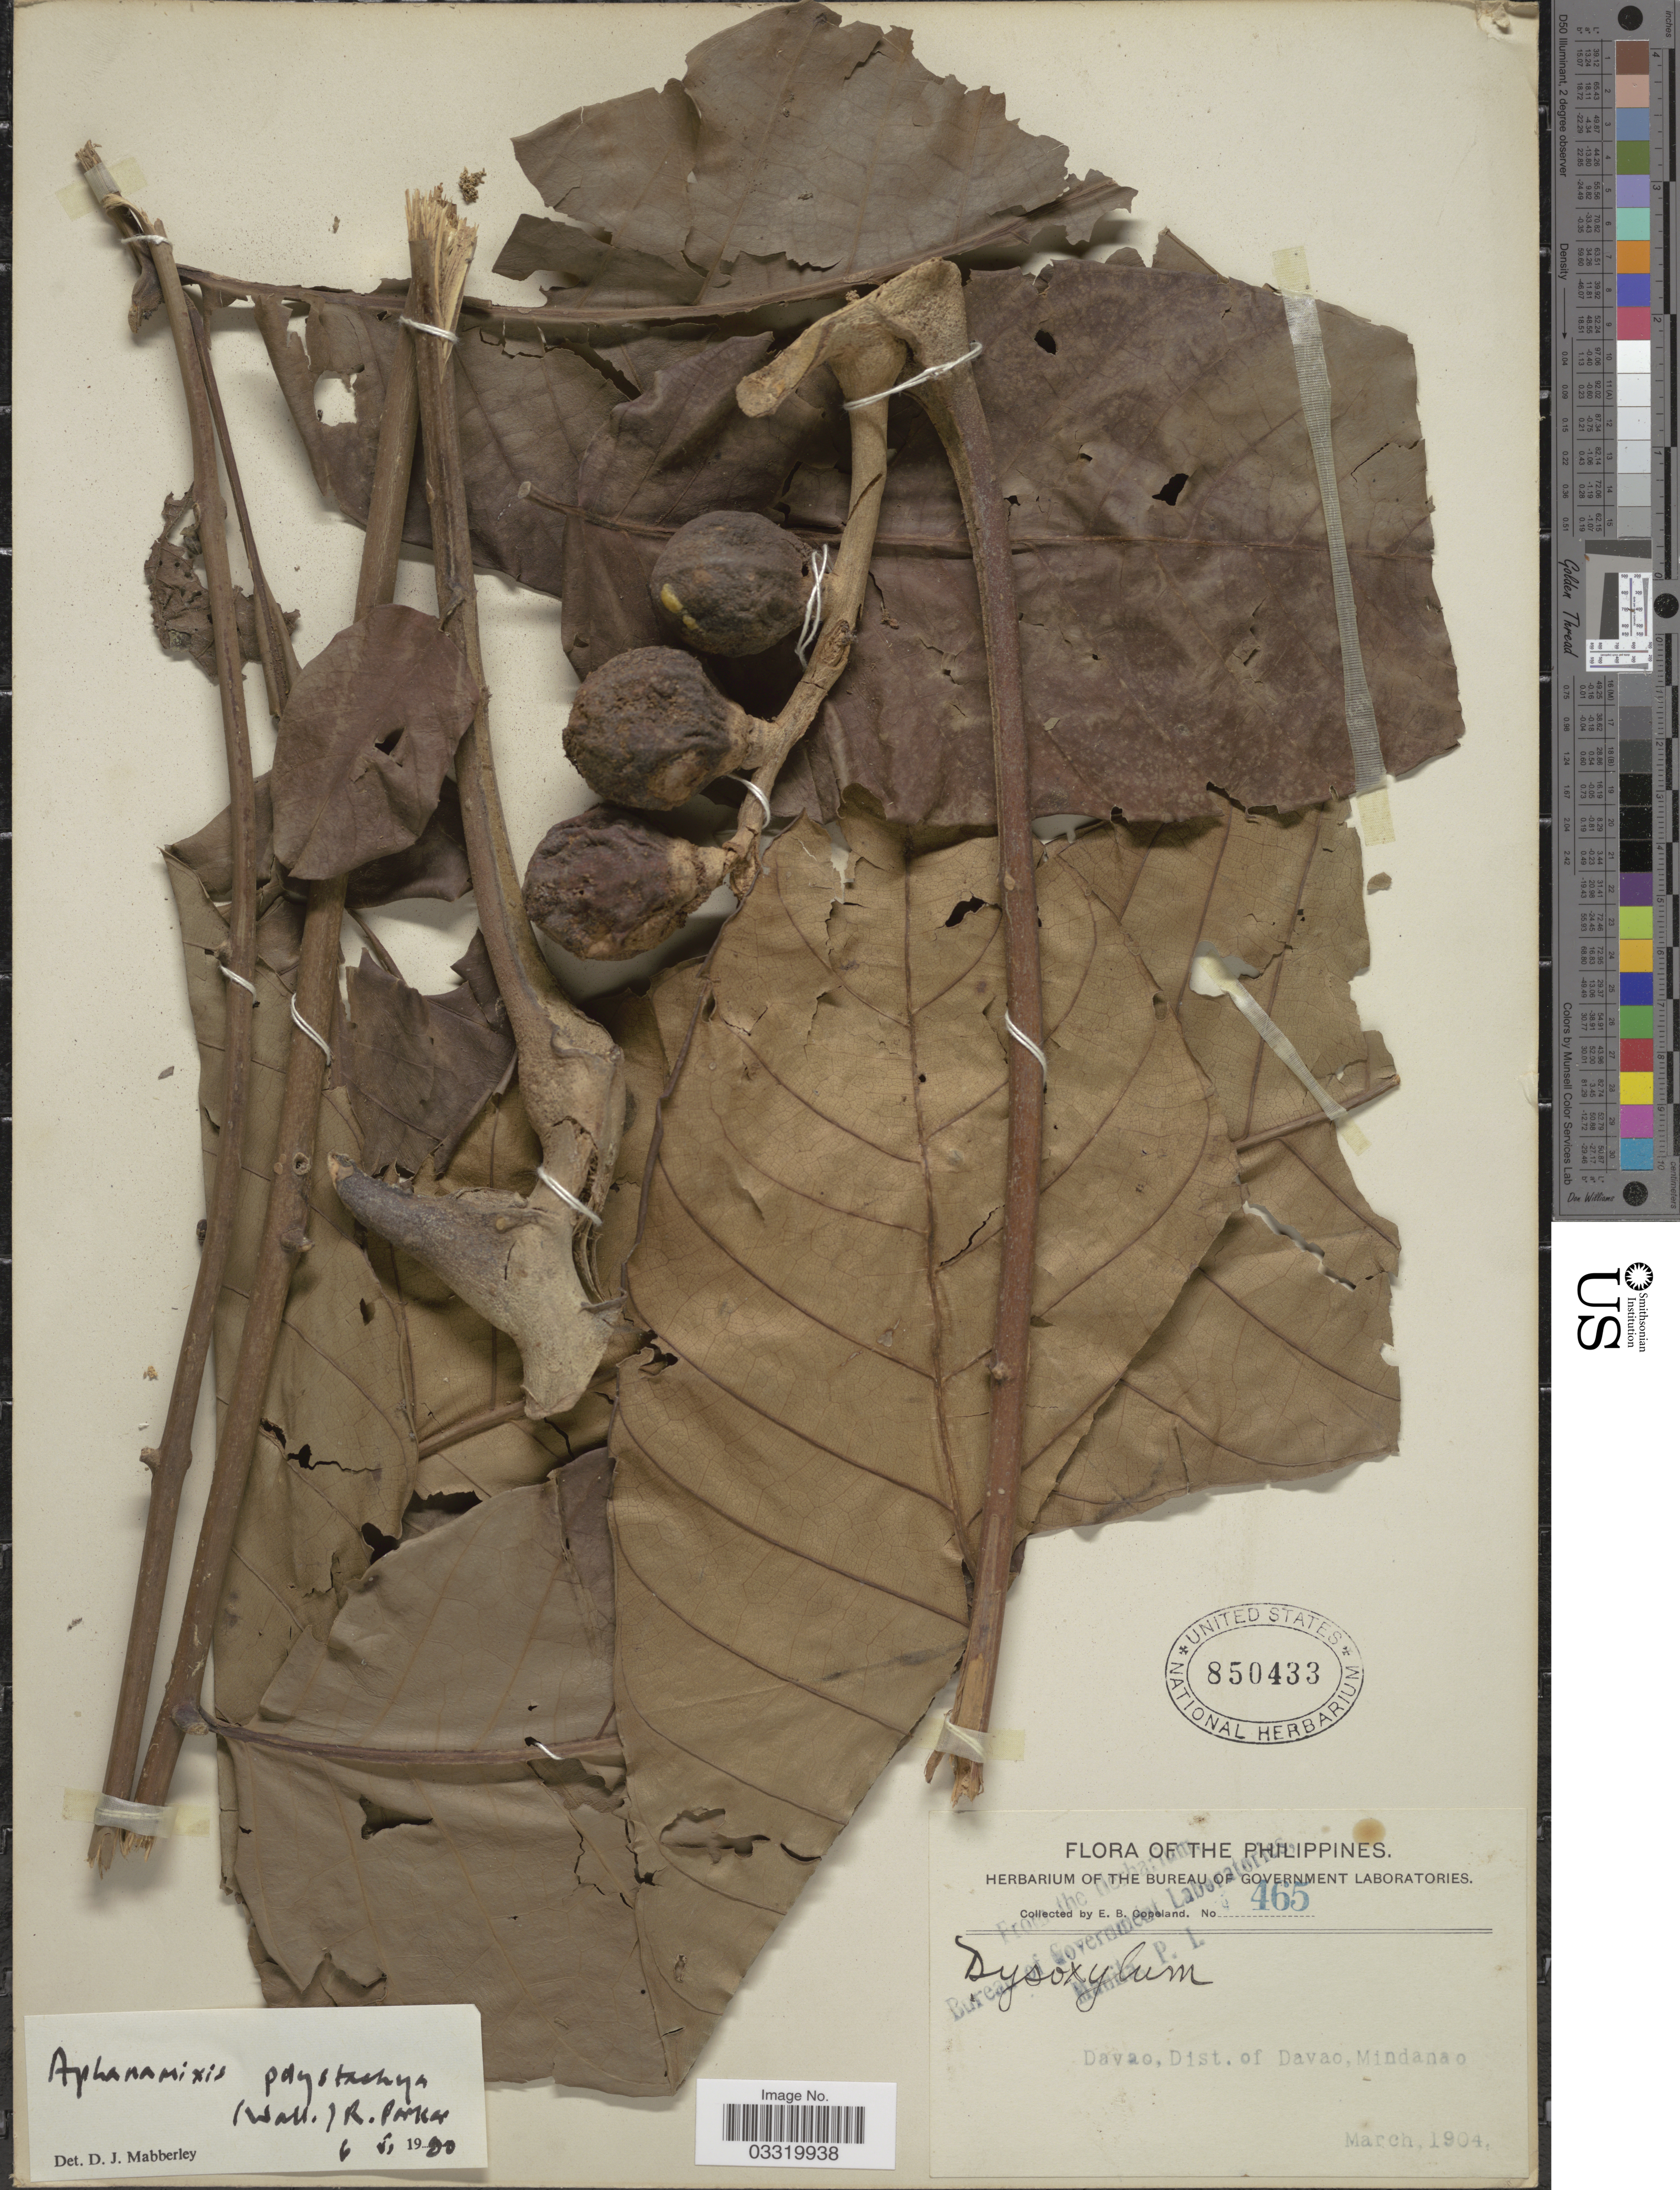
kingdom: Plantae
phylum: Tracheophyta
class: Magnoliopsida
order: Sapindales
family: Meliaceae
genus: Aphanamixis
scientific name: Aphanamixis polystachya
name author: (Wall.) R. Parker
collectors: E. B. Copeland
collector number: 465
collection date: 1904-03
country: Philippines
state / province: Davao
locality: Davao, Dist. of Davao Mindanao.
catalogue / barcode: US 850433